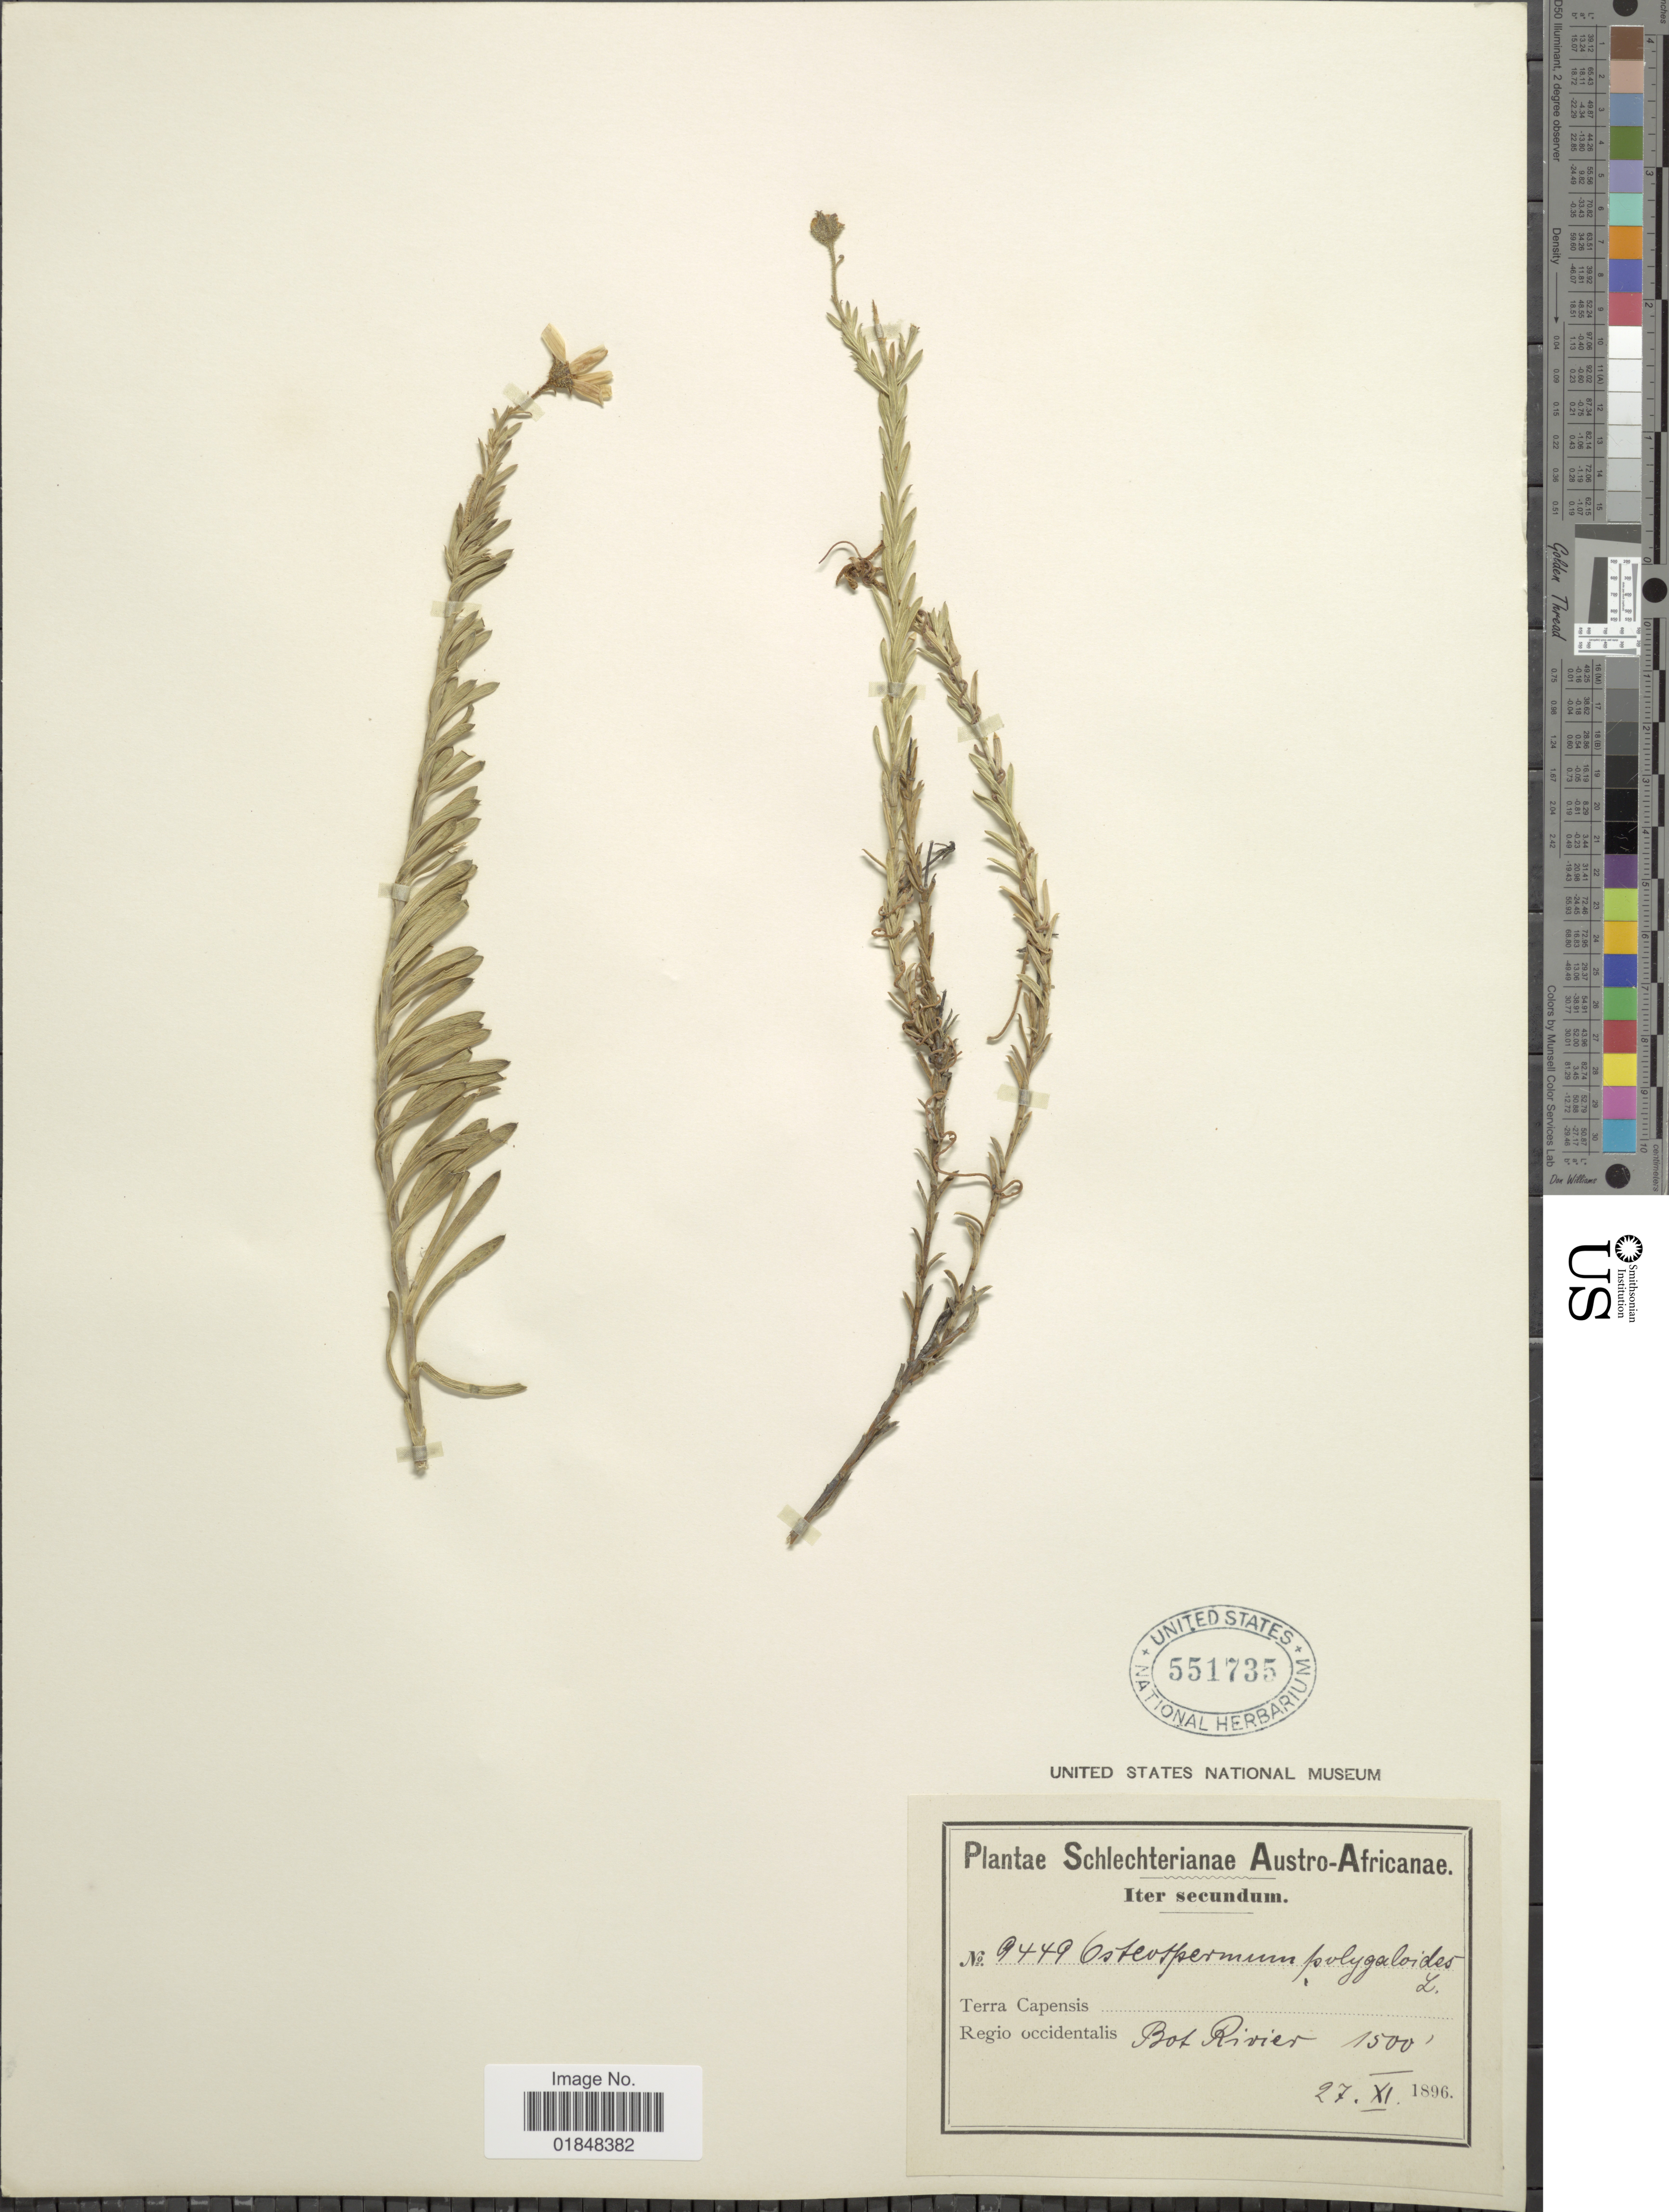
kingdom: Plantae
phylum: Tracheophyta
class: Magnoliopsida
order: Asterales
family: Asteraceae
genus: Osteospermum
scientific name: Osteospermum polygaloides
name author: L.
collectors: Schlechter, --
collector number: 9449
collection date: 1896-11-27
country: South Africa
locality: Terra Cepensis. Regio occidentalis Bot Rivier. Iter Secundum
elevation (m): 457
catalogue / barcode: US 551735